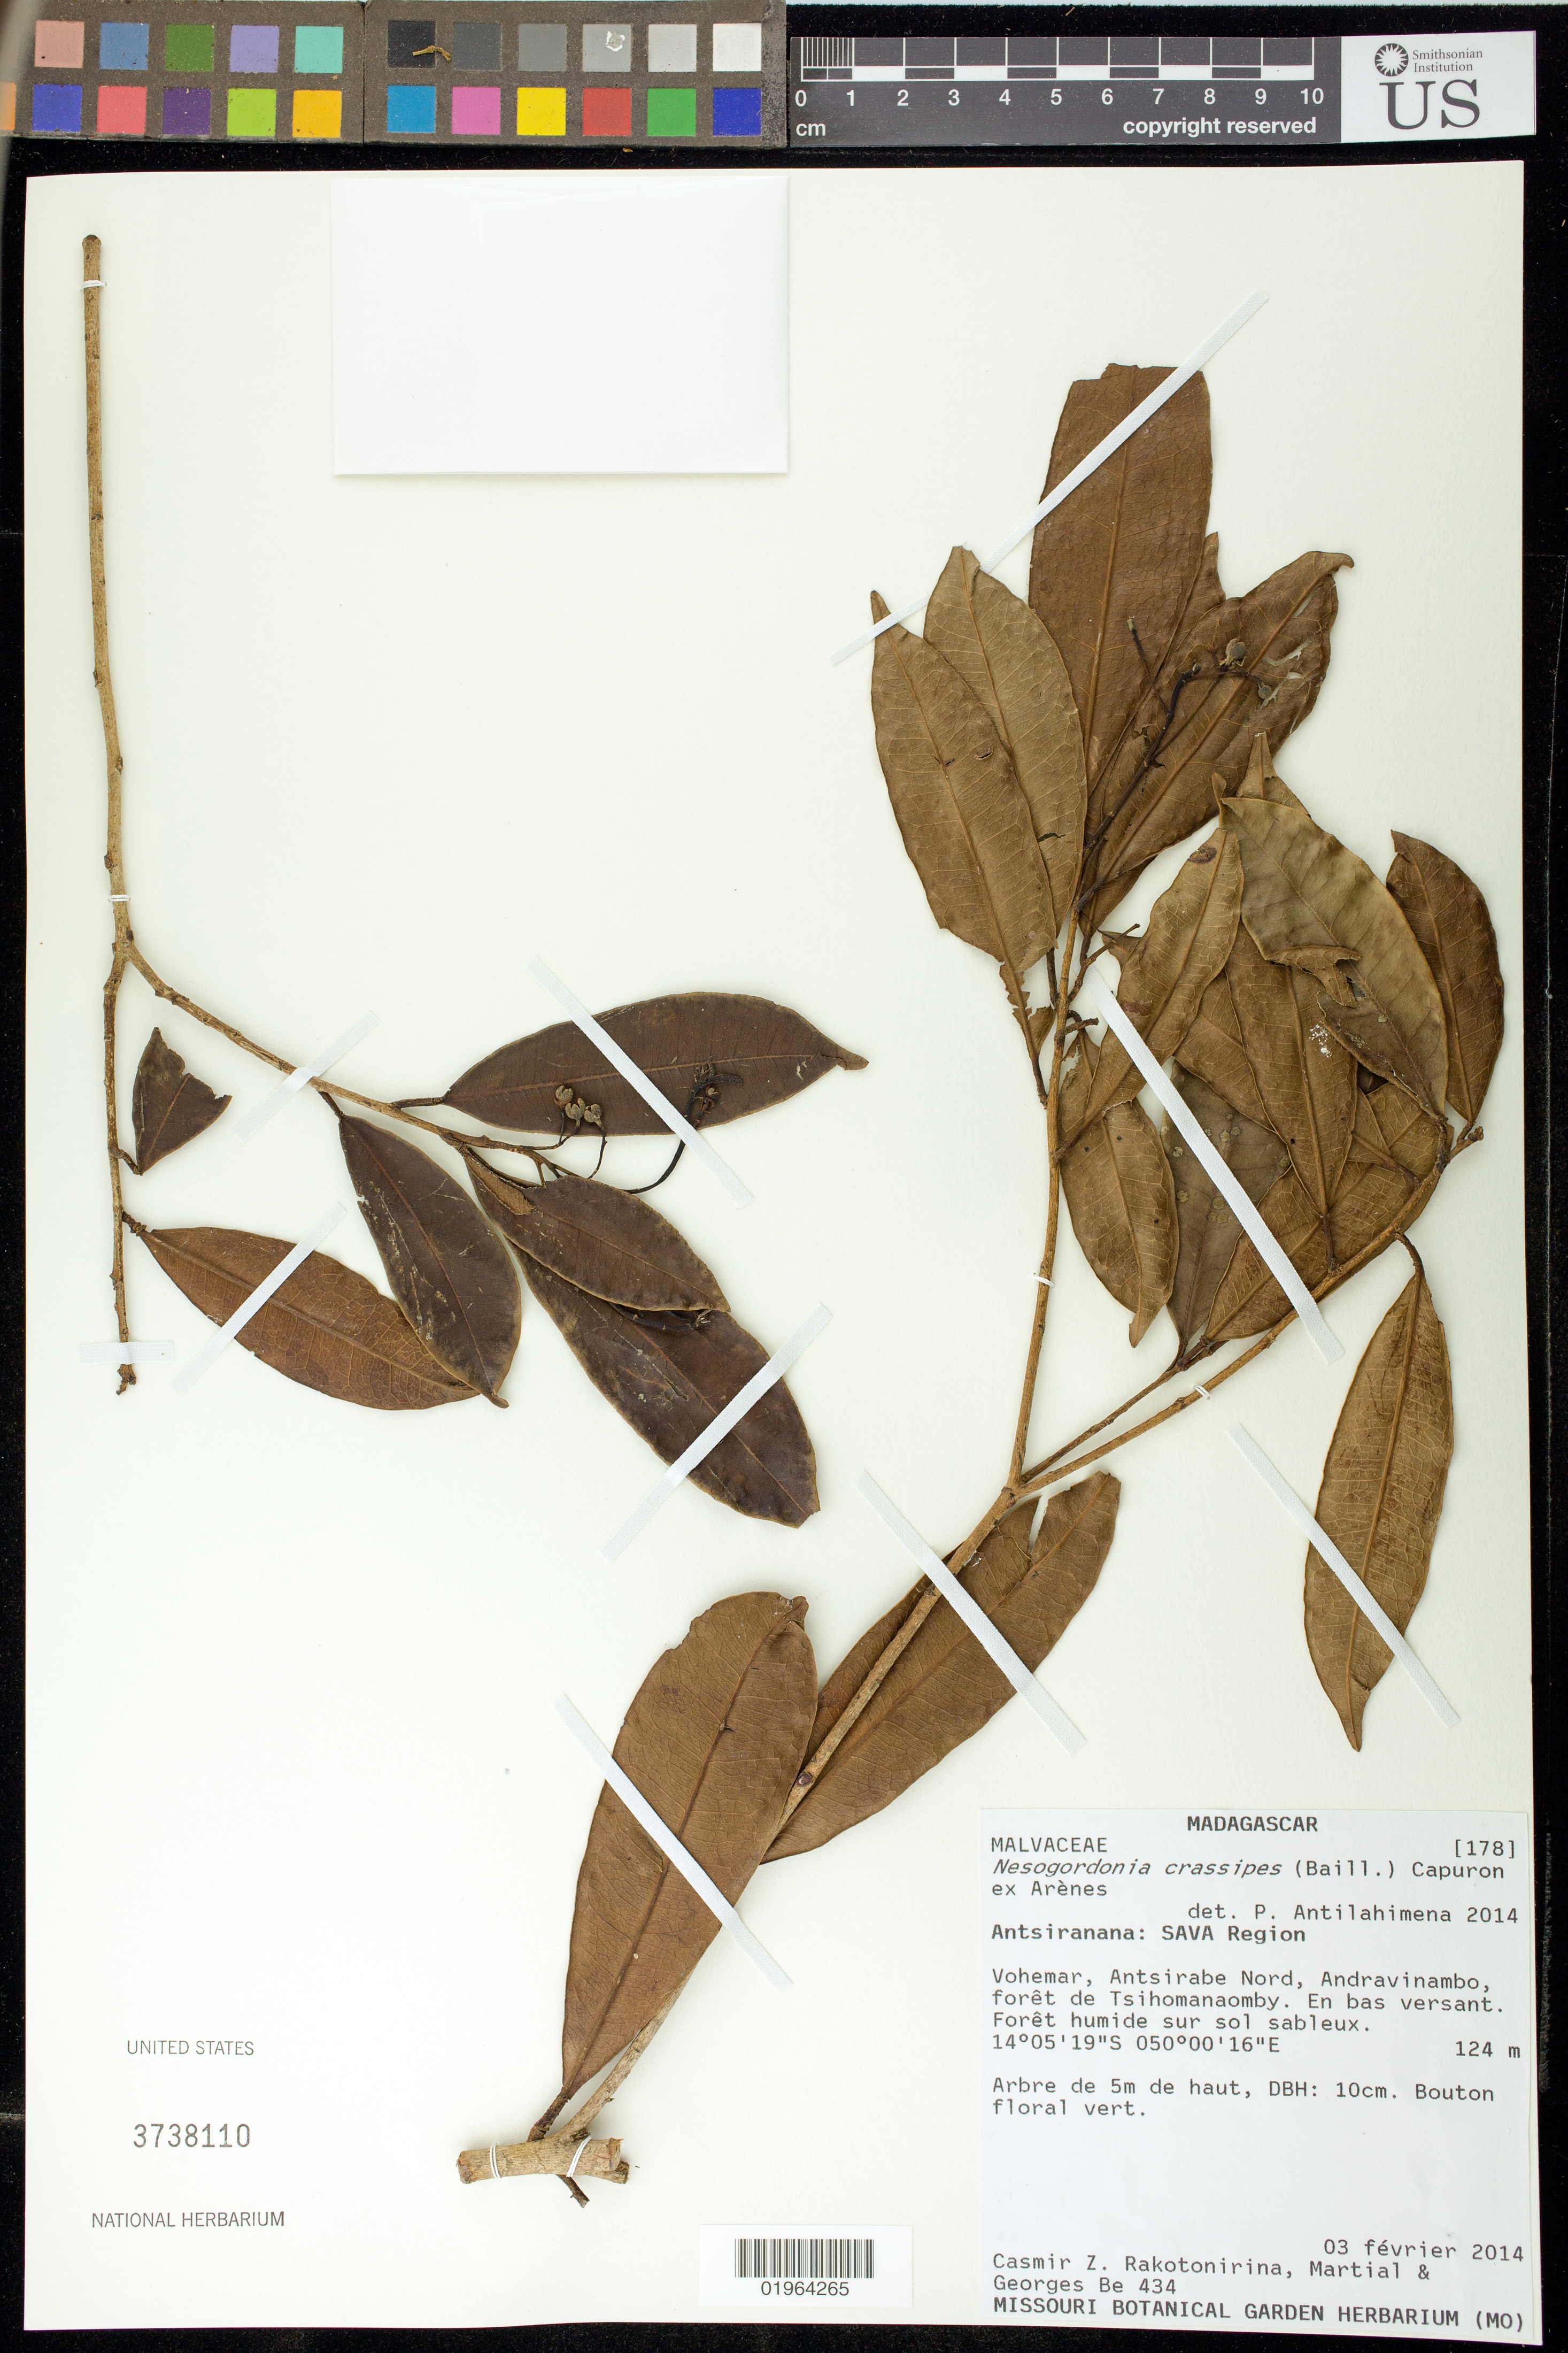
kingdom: Plantae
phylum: Tracheophyta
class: Magnoliopsida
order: Malvales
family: Malvaceae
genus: Nesogordonia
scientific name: Nesogordonia crassipes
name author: (Baill.) Capuron ex Arènes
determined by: Antilahimena, P.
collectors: C. Rakotonirina, Martial & G. Be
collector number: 434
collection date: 2014-02-03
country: Madagascar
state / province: Sava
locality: Vohemar, Antsirabe Nord, Andravinambo, forêt de Tsihomanaomby.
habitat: foret humide sur sol sableux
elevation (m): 124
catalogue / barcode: US 3738110